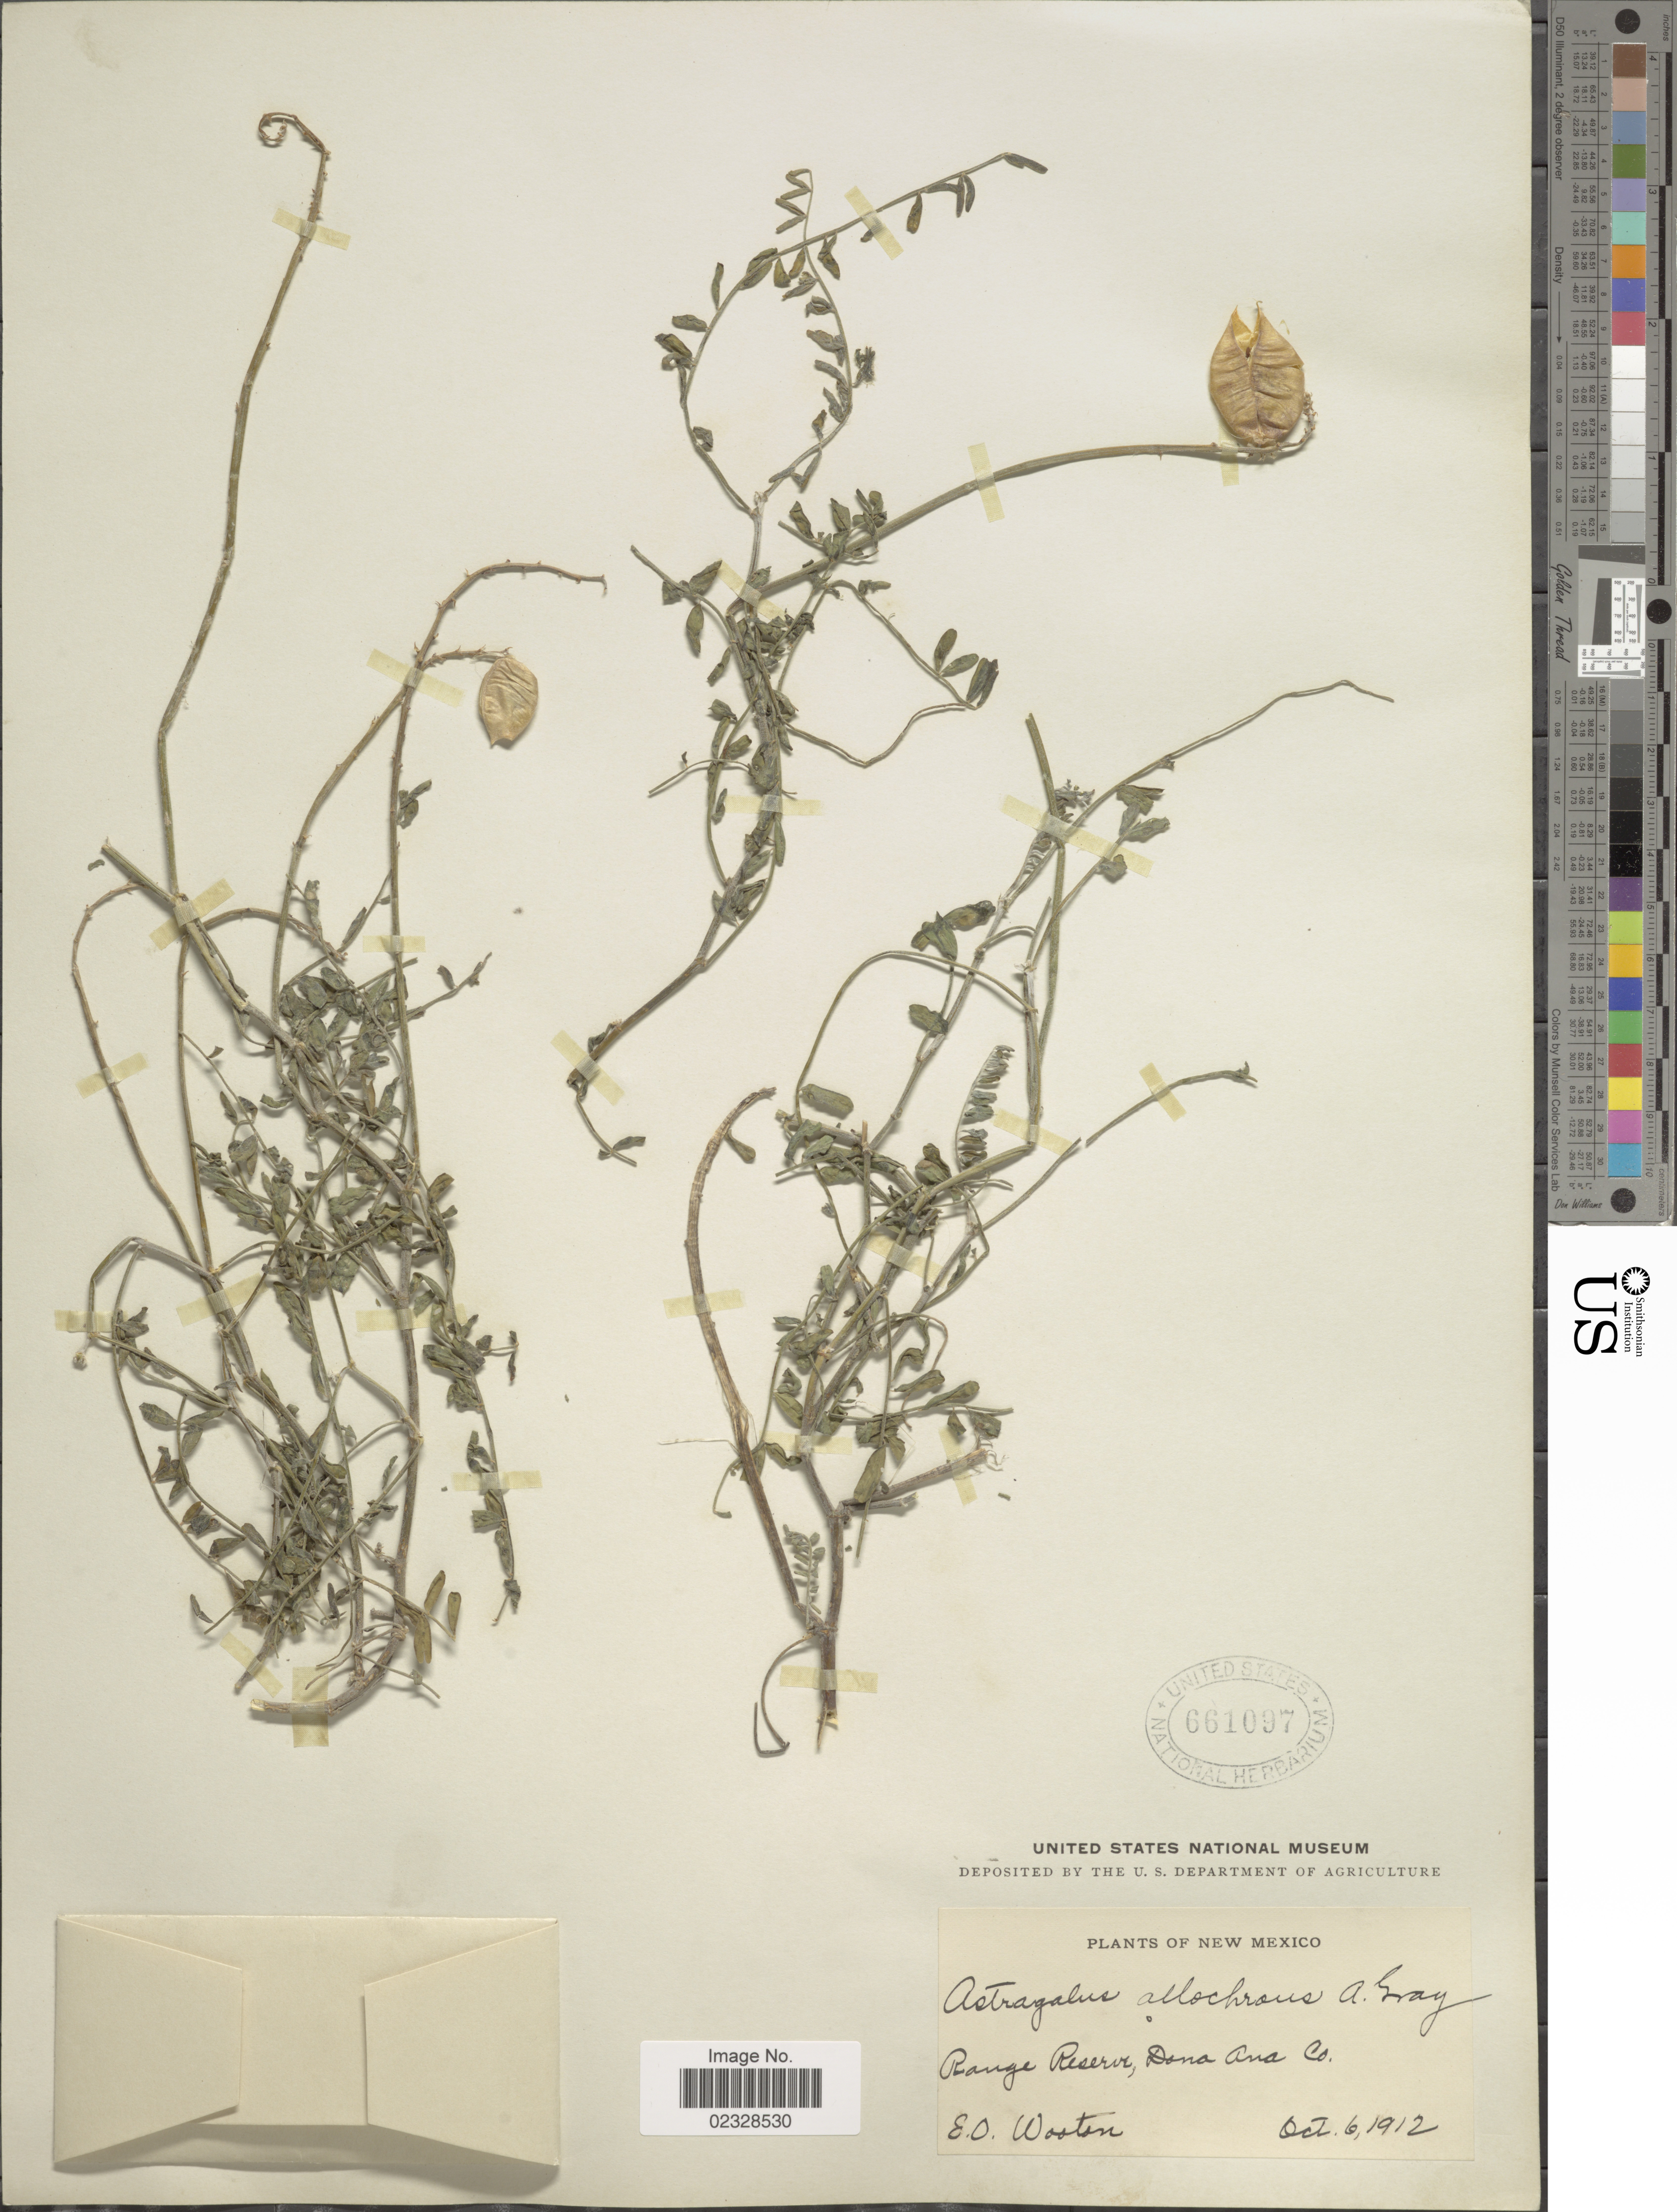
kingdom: Plantae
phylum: Tracheophyta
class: Magnoliopsida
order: Fabales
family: Fabaceae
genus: Astragalus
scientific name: Astragalus allochrous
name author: A. Gray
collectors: E. O. Wooton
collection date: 1912-10-06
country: United States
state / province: New Mexico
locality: Range Reserve, Dona Ana Co.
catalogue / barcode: US 661097